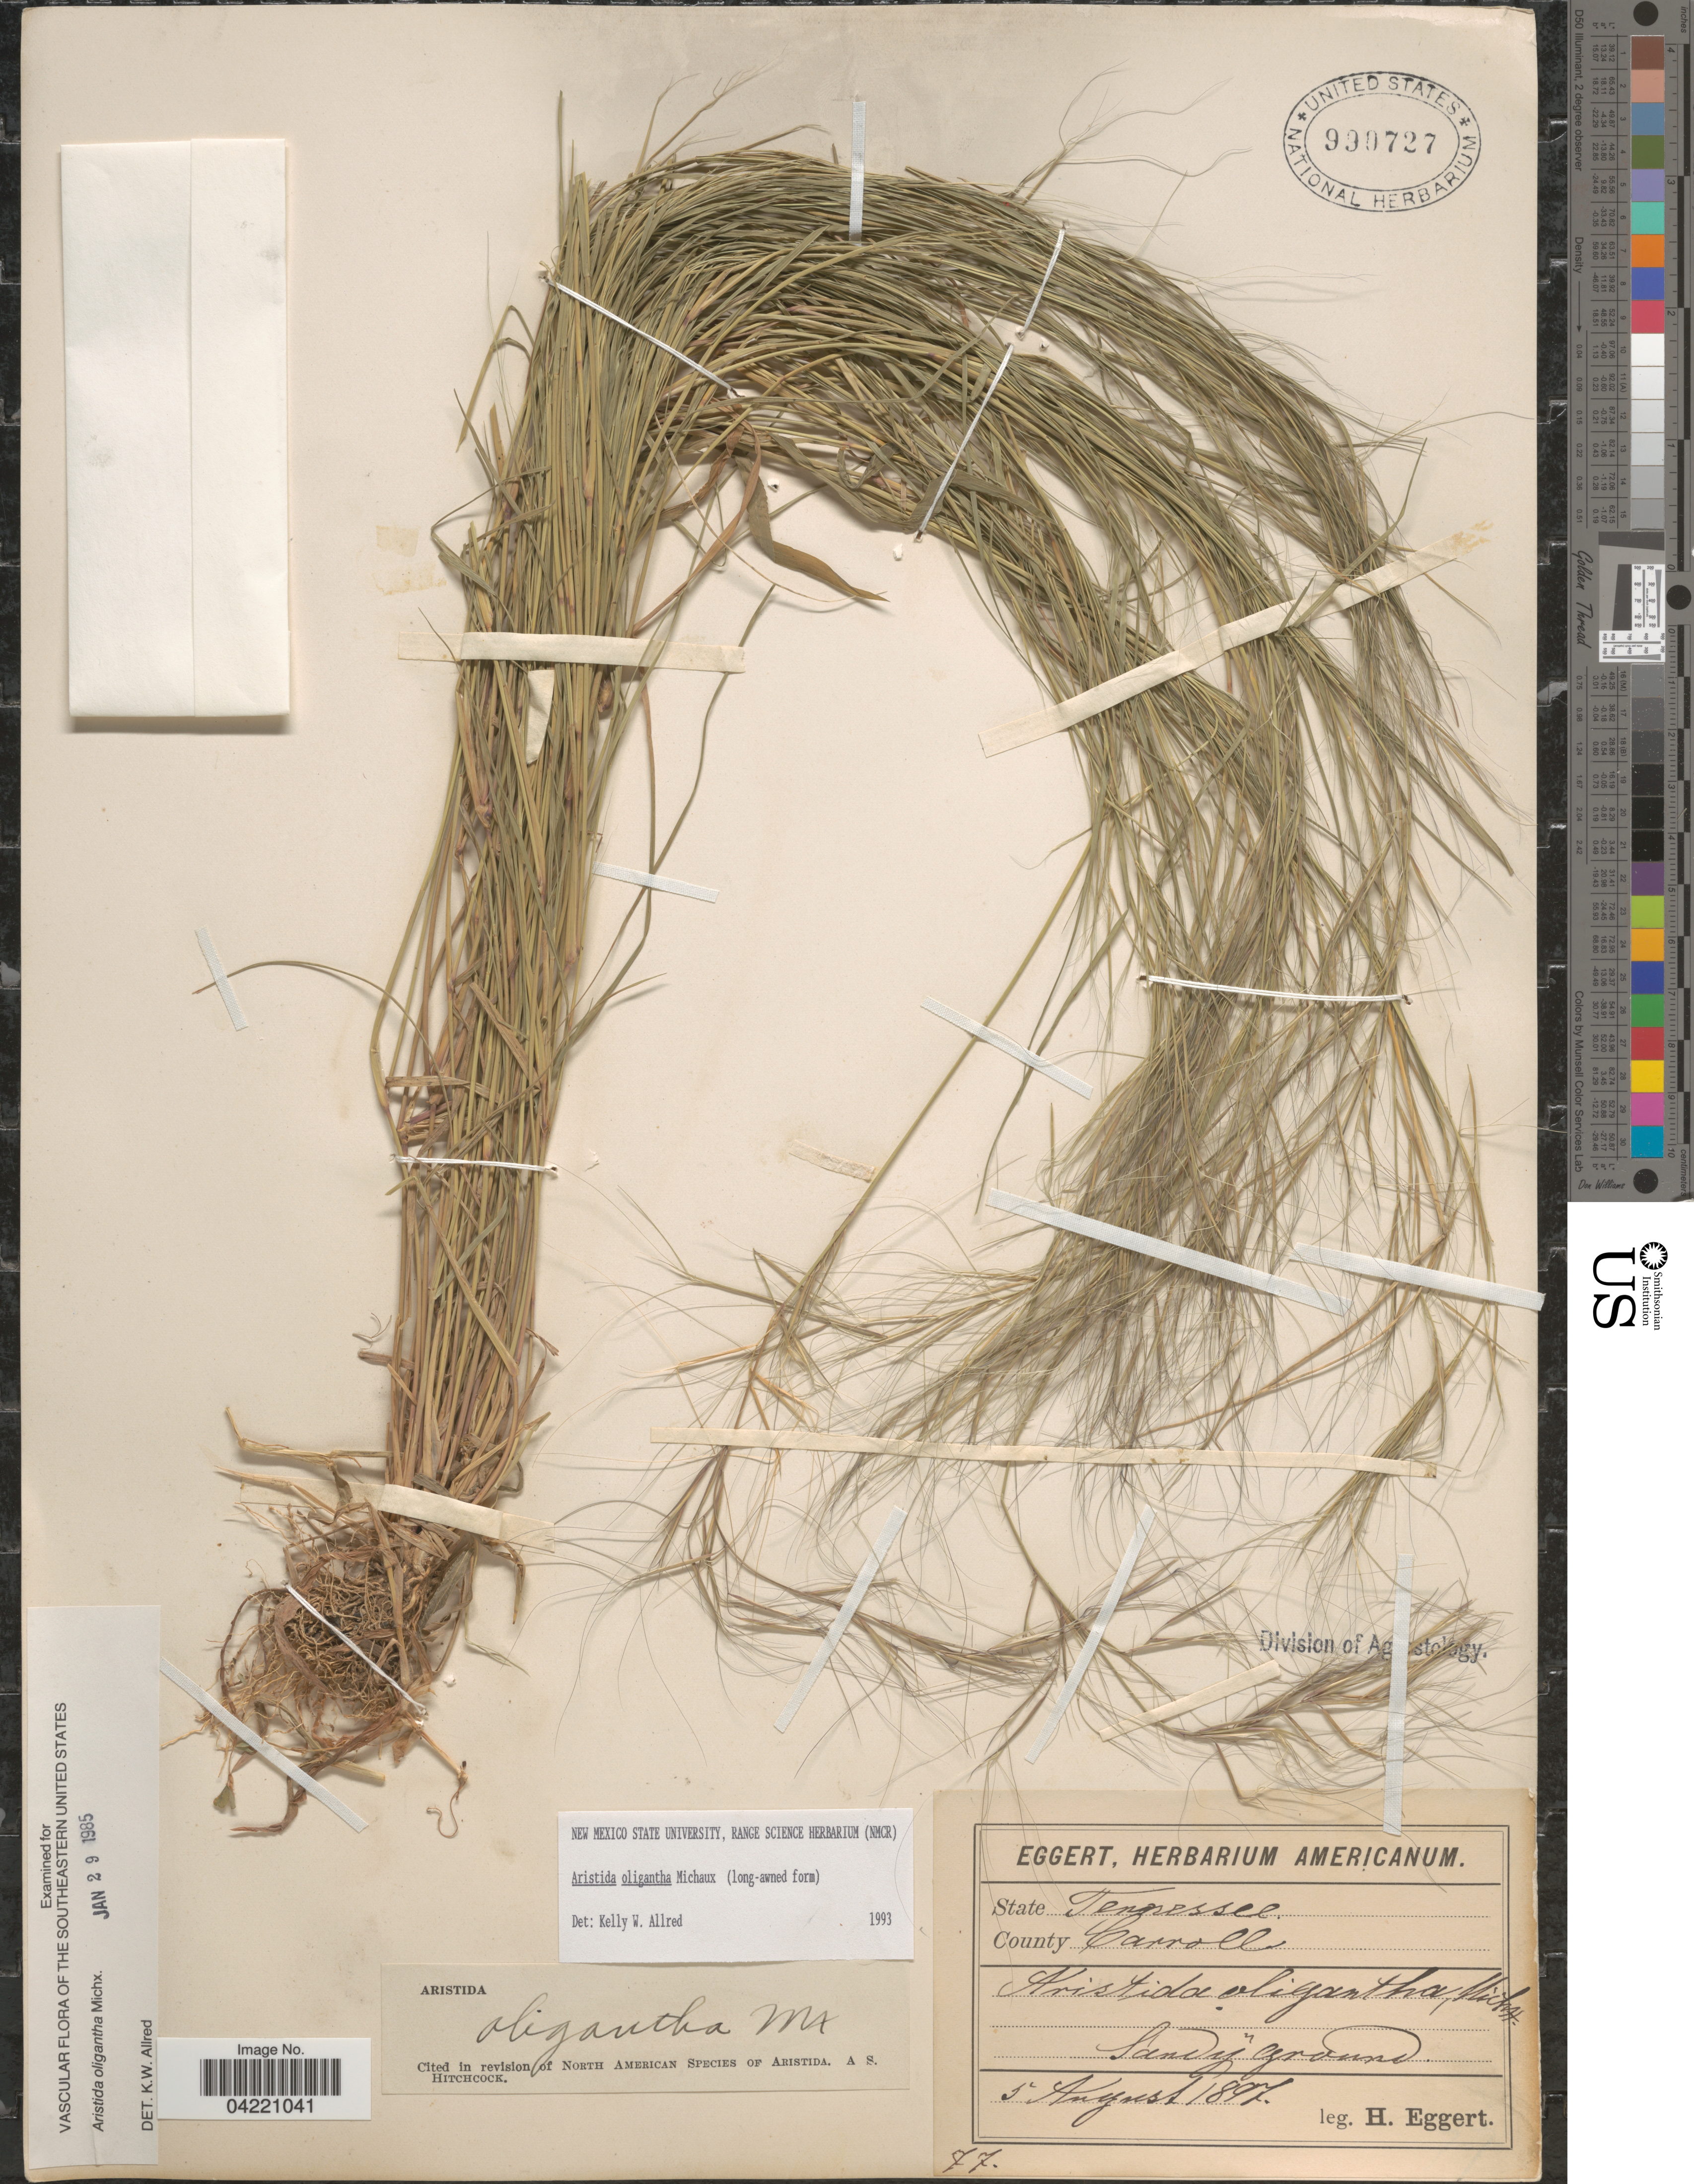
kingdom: Plantae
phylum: Tracheophyta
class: Liliopsida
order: Poales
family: Poaceae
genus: Aristida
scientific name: Aristida oligantha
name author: Michx.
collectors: H. Eggert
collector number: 77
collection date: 1897-08-05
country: United States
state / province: Tennessee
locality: County Carroll.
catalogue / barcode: US 990727